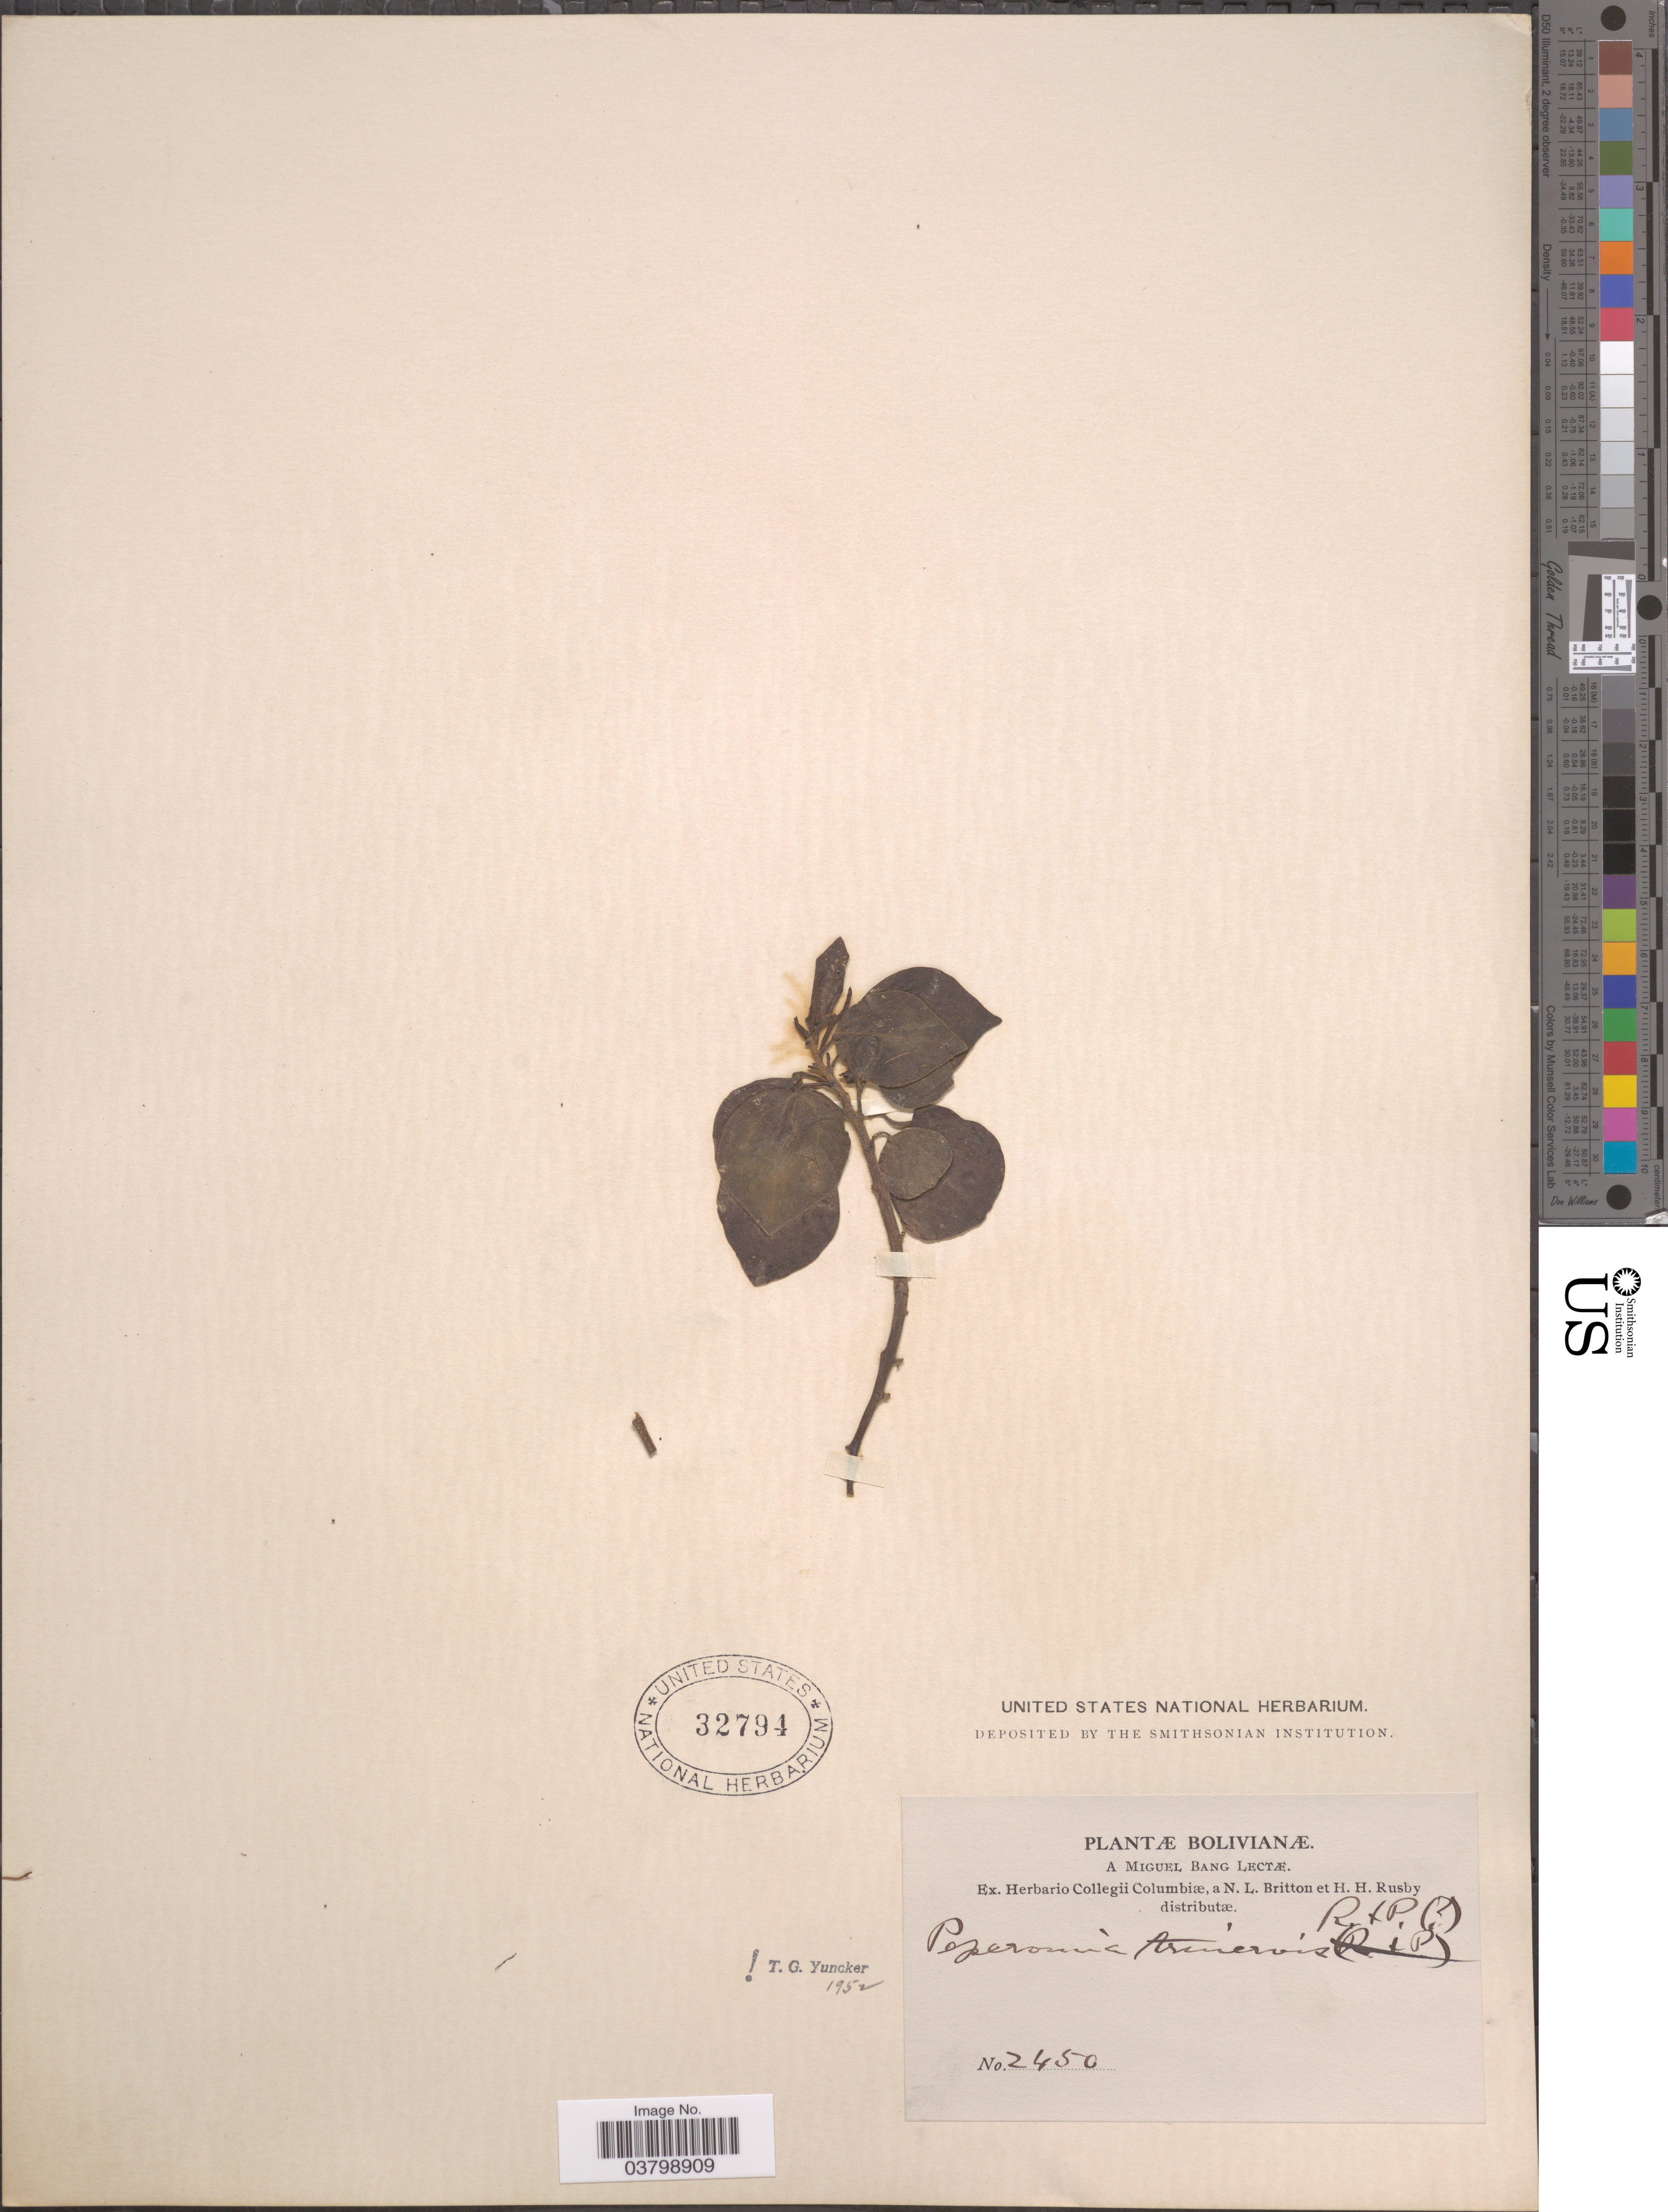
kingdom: Plantae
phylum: Tracheophyta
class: Magnoliopsida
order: Piperales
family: Piperaceae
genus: Peperomia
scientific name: Peperomia trinervis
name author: Ruiz & Pav.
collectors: M. Bang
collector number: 2450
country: Bolivia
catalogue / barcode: US 32794